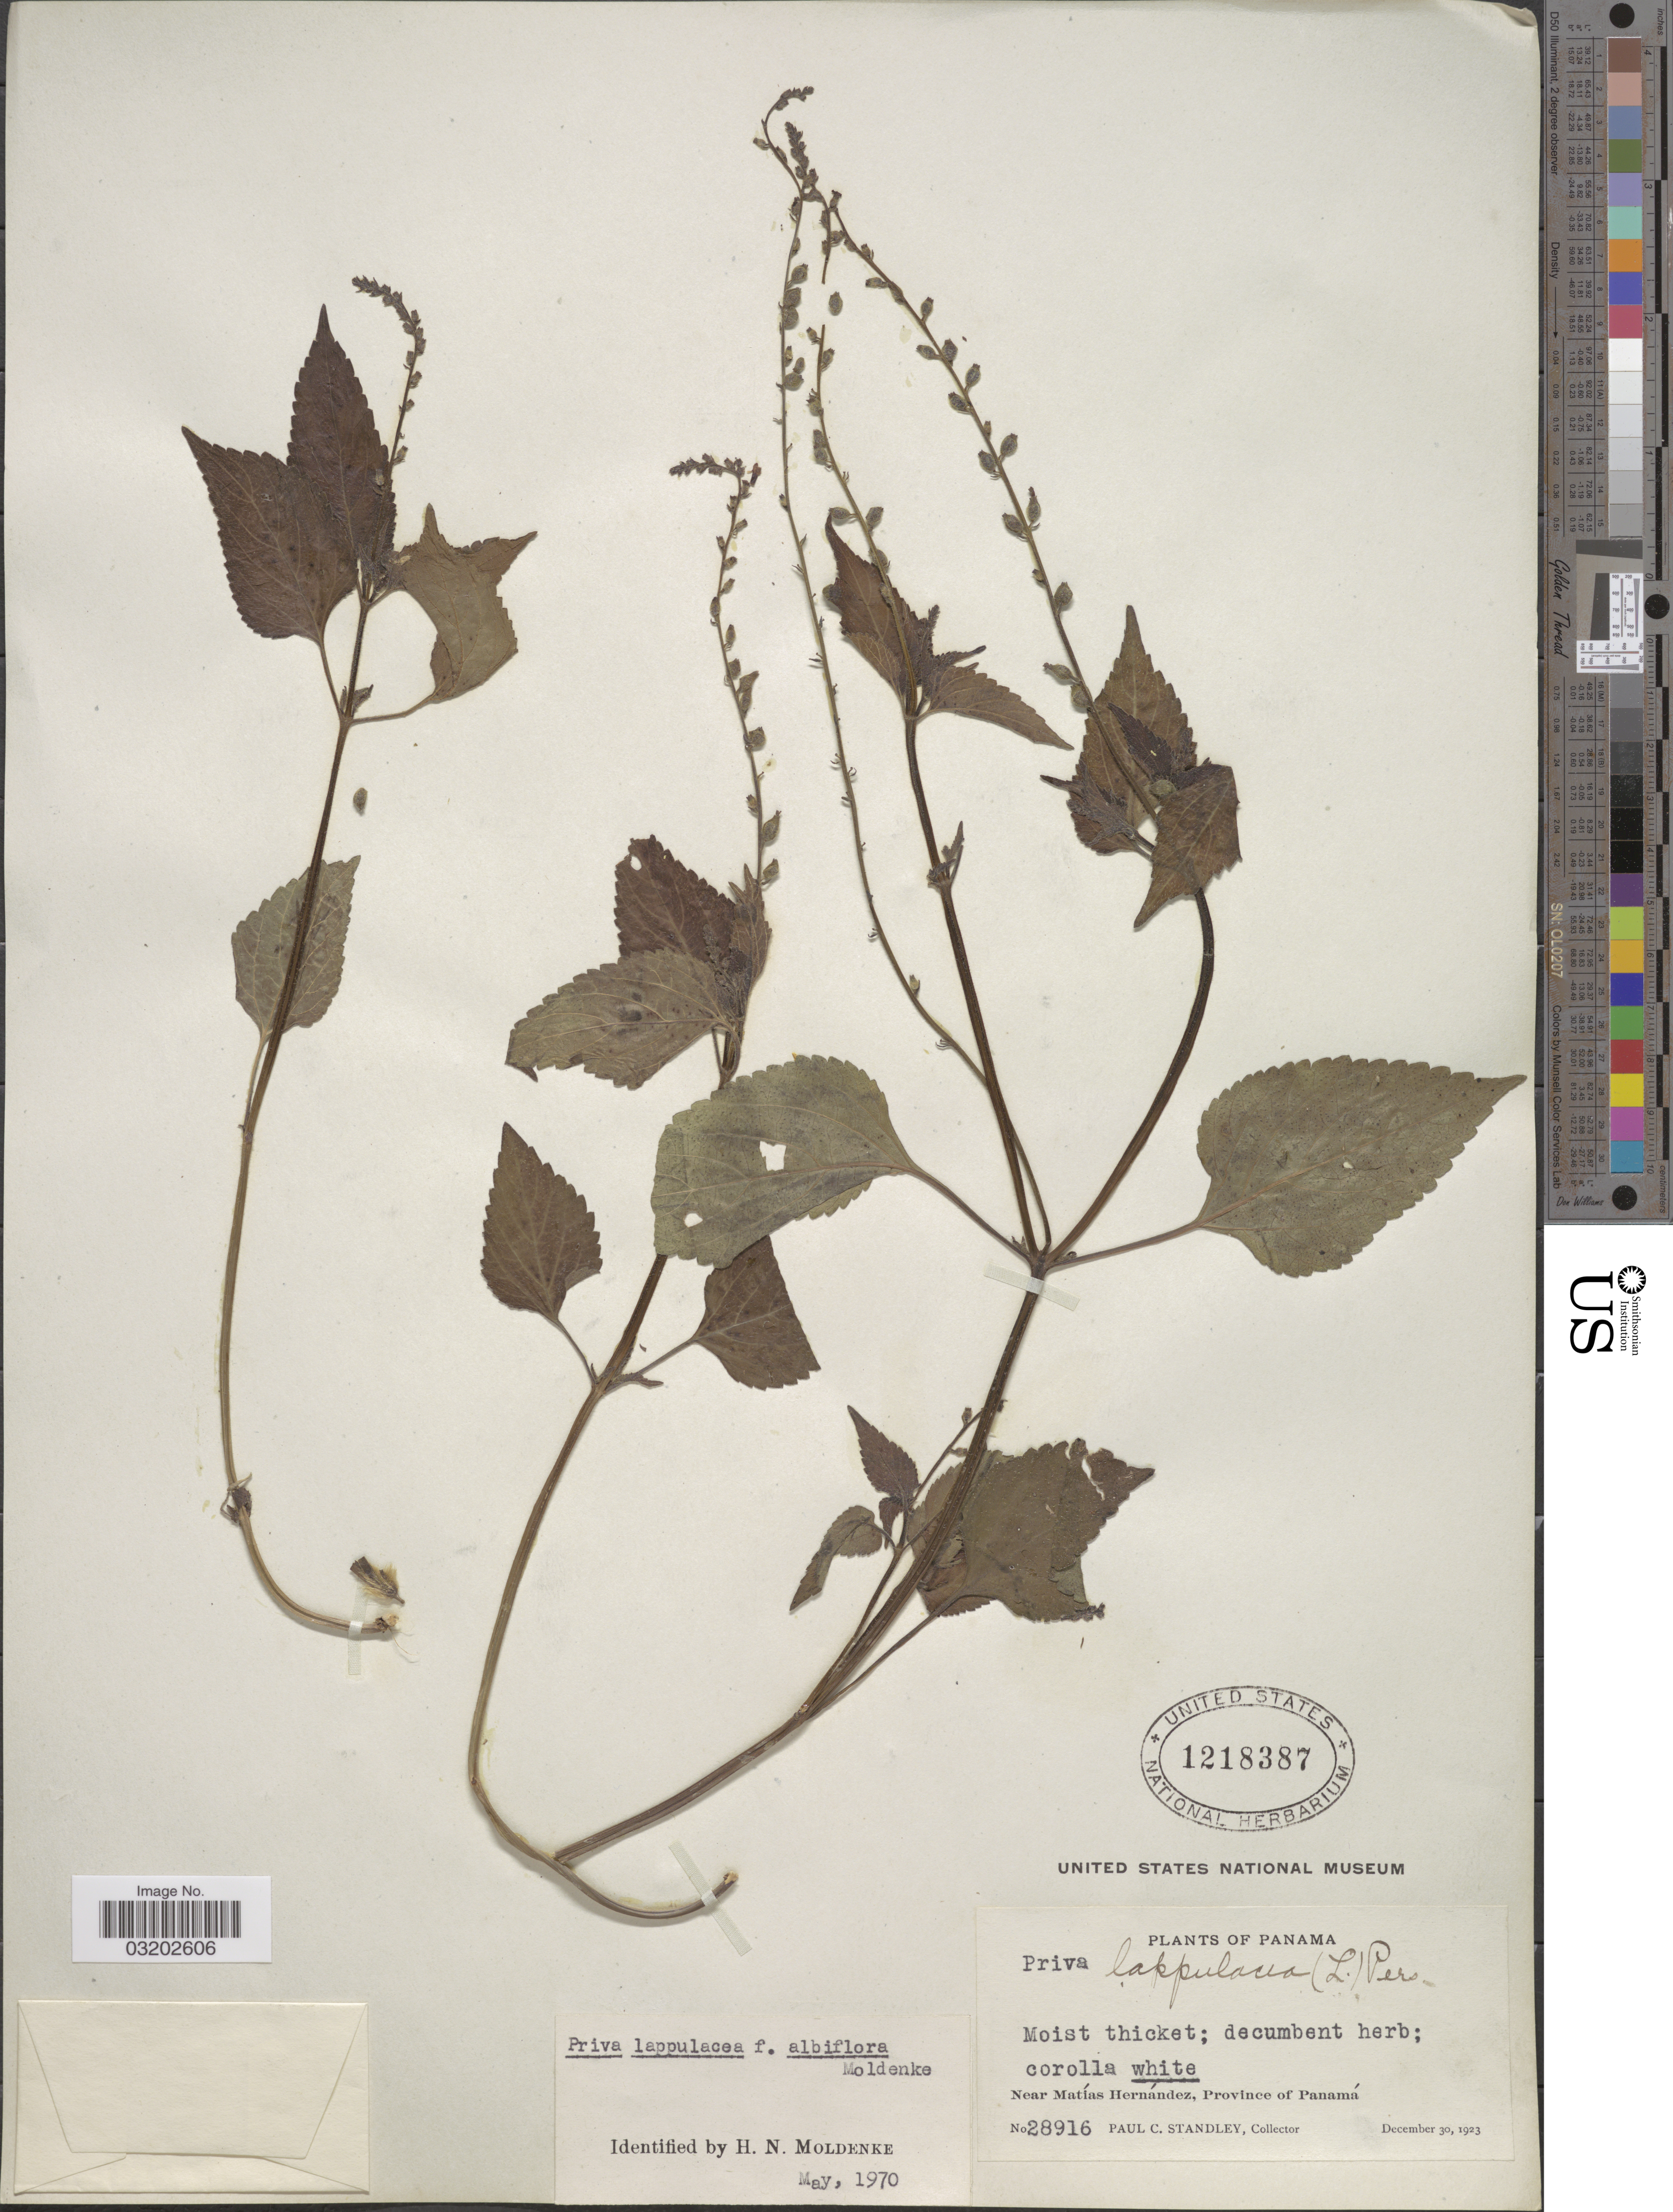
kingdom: Plantae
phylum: Tracheophyta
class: Magnoliopsida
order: Lamiales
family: Verbenaceae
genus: Priva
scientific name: Priva lappulacea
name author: (L.) Pers.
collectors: P. C. Standley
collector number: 28916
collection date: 1923-12-30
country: Panama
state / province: Panamá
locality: Near Matiás Hernández.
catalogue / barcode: US 1218387